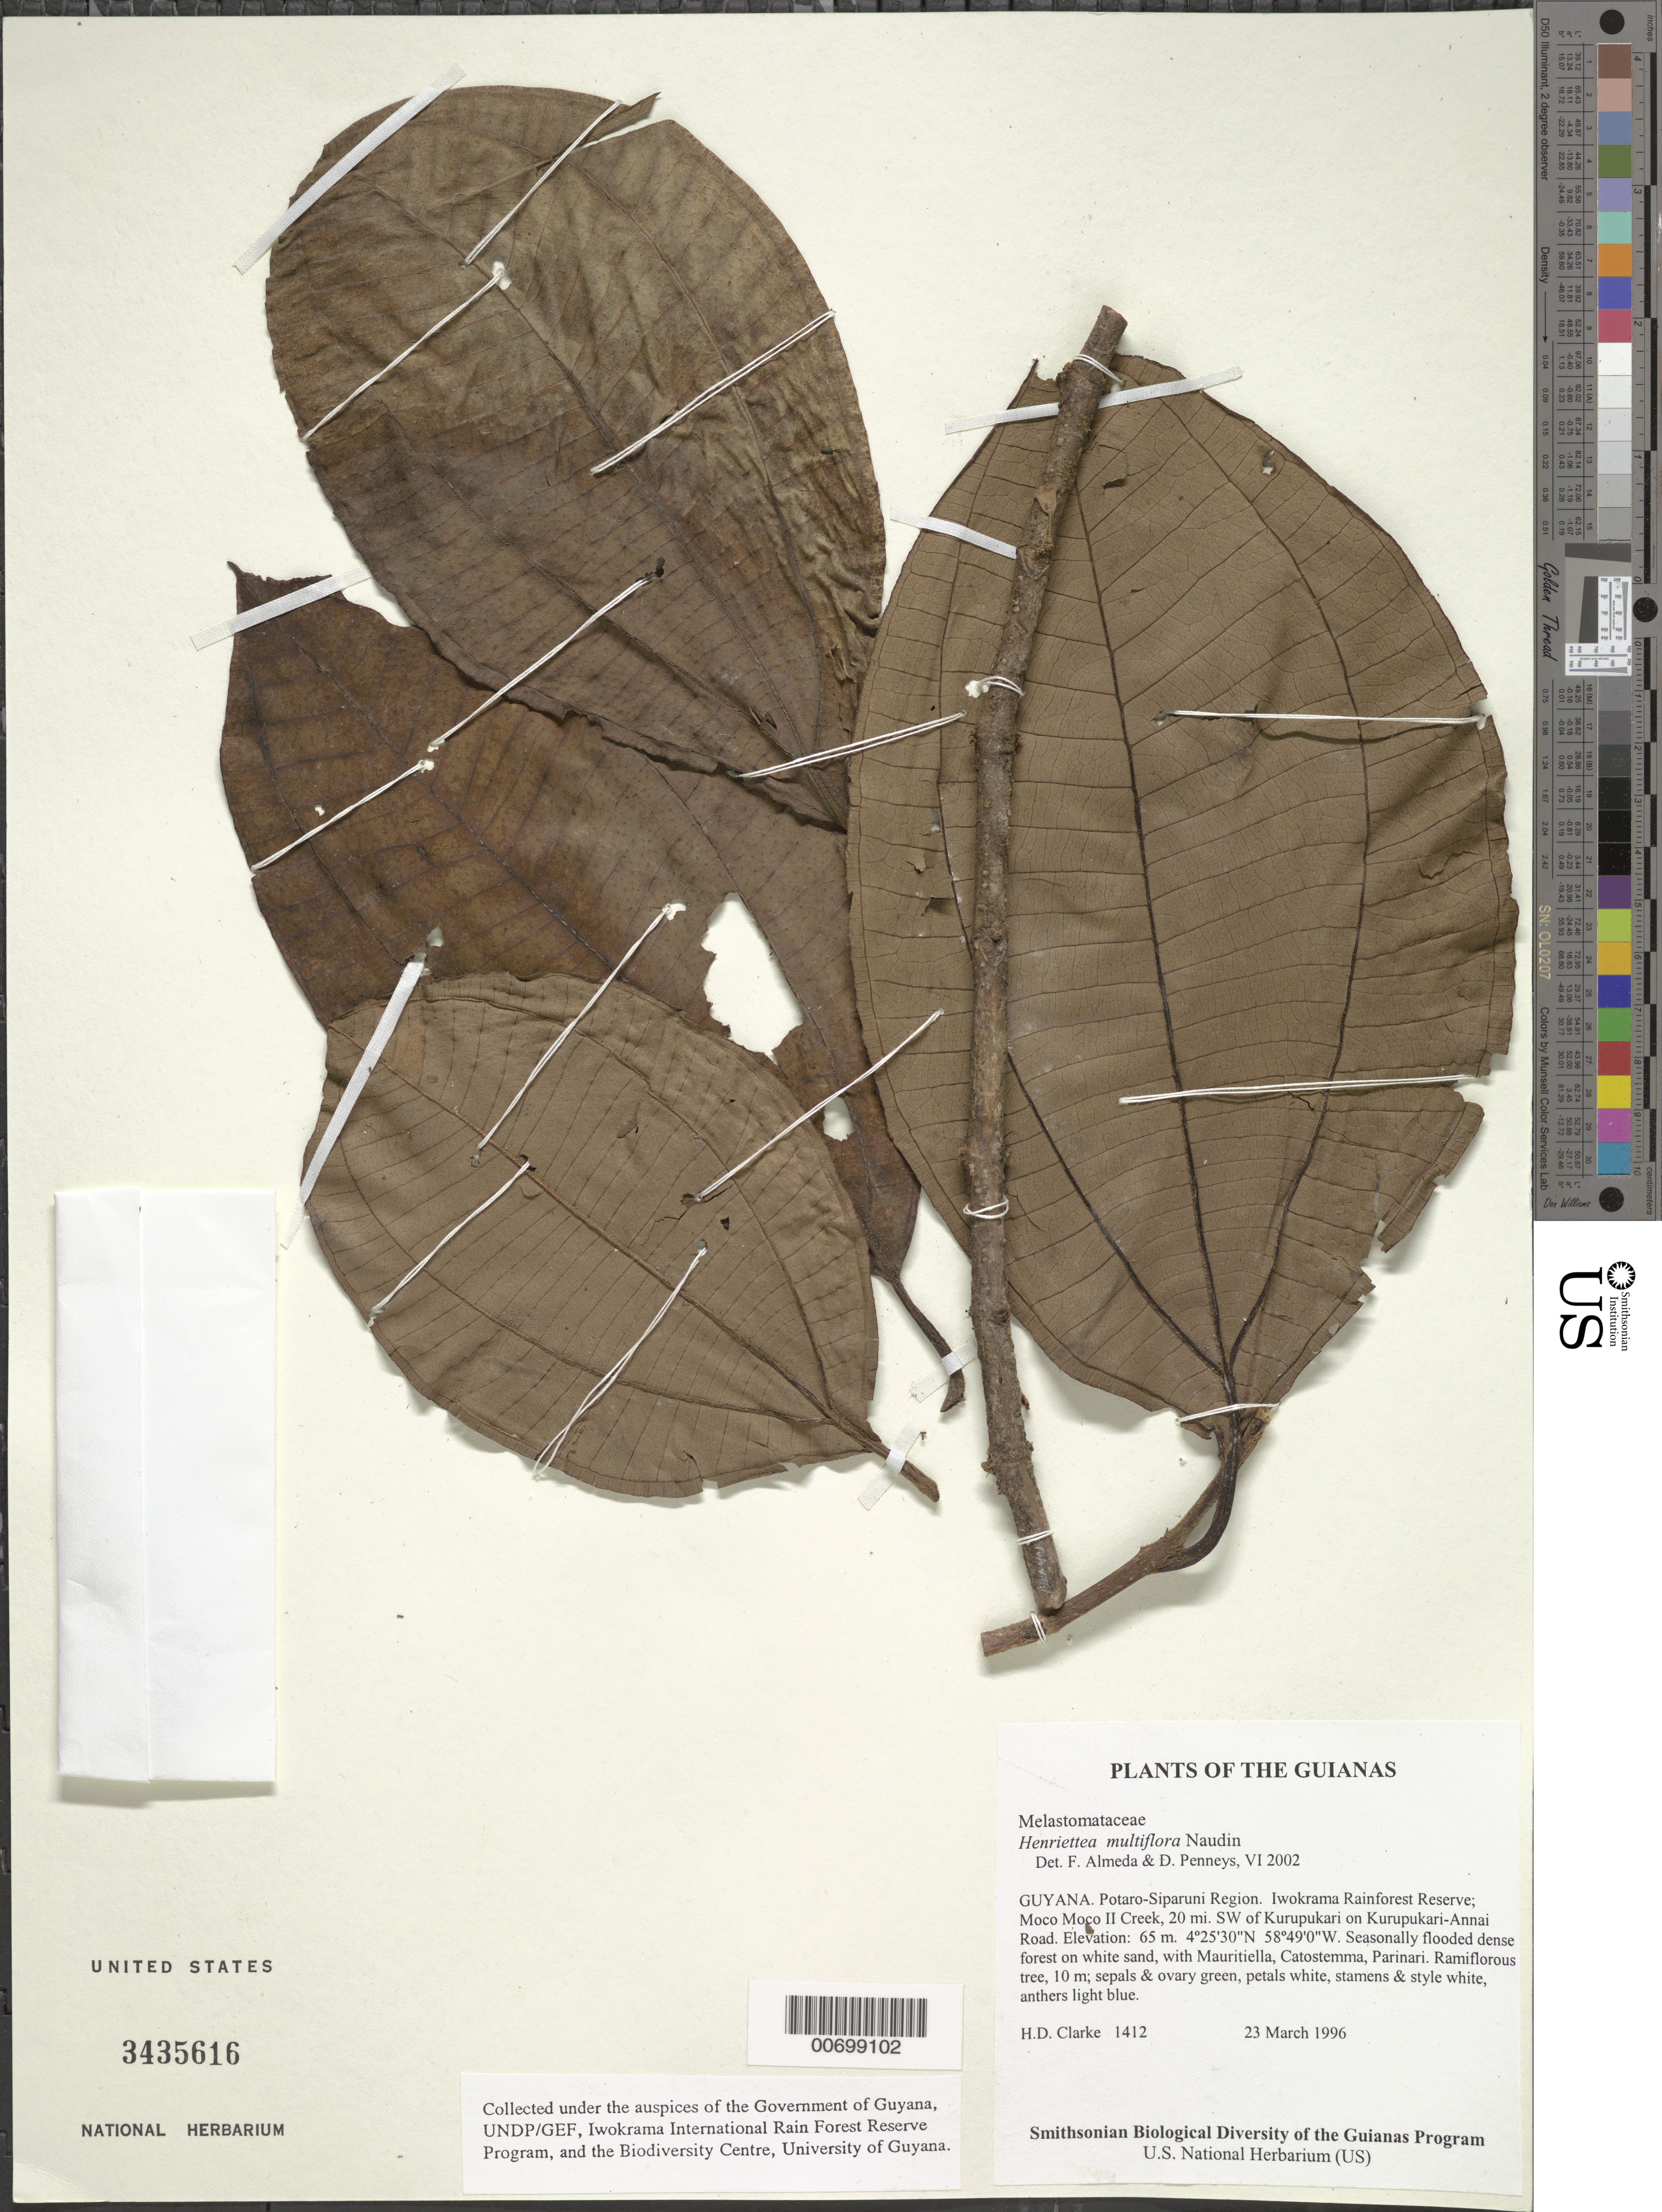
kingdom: Plantae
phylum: Tracheophyta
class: Magnoliopsida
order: Myrtales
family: Melastomataceae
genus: Henriettea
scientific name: Henriettea multiflora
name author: Naudin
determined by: Almeda, F.; Penneys, D. S.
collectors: H. D. Clarke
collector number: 1412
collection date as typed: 23 March 1996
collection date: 1996-03-23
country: Guyana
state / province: Potaro-Siparuni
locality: Iwokrama Rainforest Reserve; Moco Moco II Creek, 20 mi. SW of Kurupukari on Kurupukari-Annai Road, 1 km NE of camp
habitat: Seasonally flooded dense forest on white sand, with Mauritiella, Catostemma, Parinari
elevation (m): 65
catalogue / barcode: US 3435616